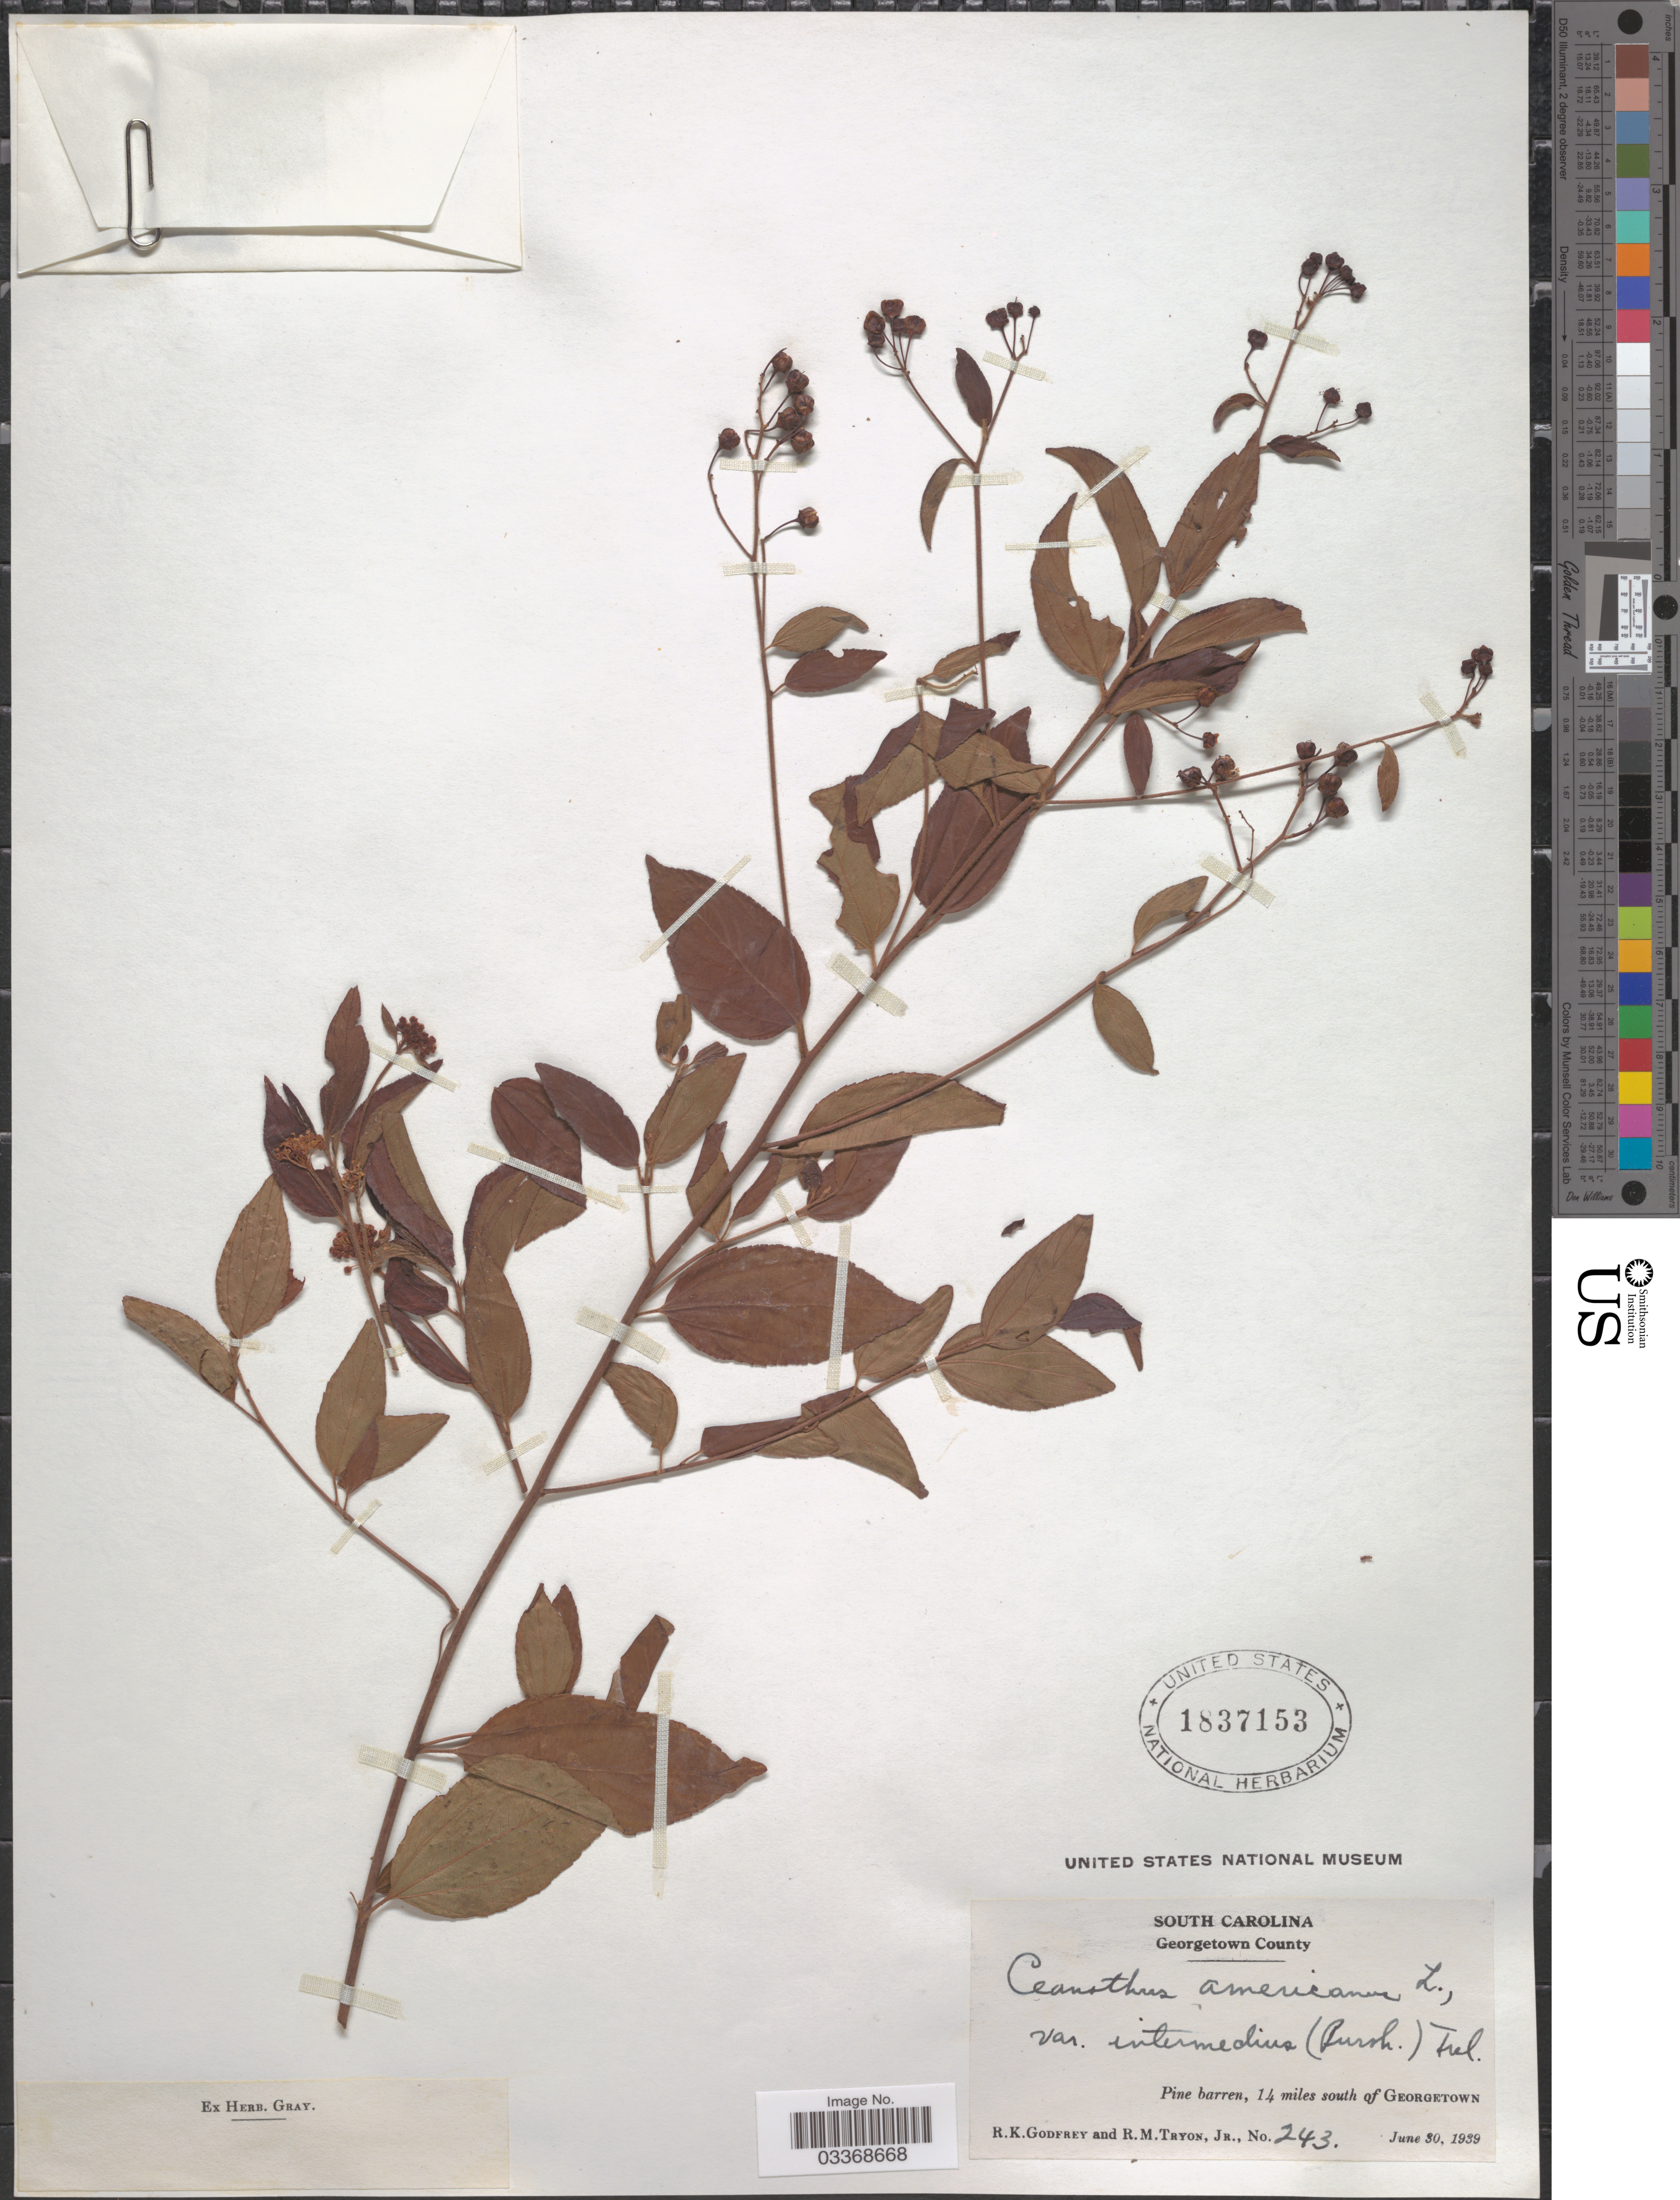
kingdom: Plantae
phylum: Tracheophyta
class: Magnoliopsida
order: Rosales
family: Rhamnaceae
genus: Ceanothus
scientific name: Ceanothus americanus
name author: L.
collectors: R. K. Godfrey & R. Tryon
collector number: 243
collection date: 1939-06-30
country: United States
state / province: South Carolina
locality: Georgetown County. 14 miles south of Georgetown.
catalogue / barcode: US 1837153